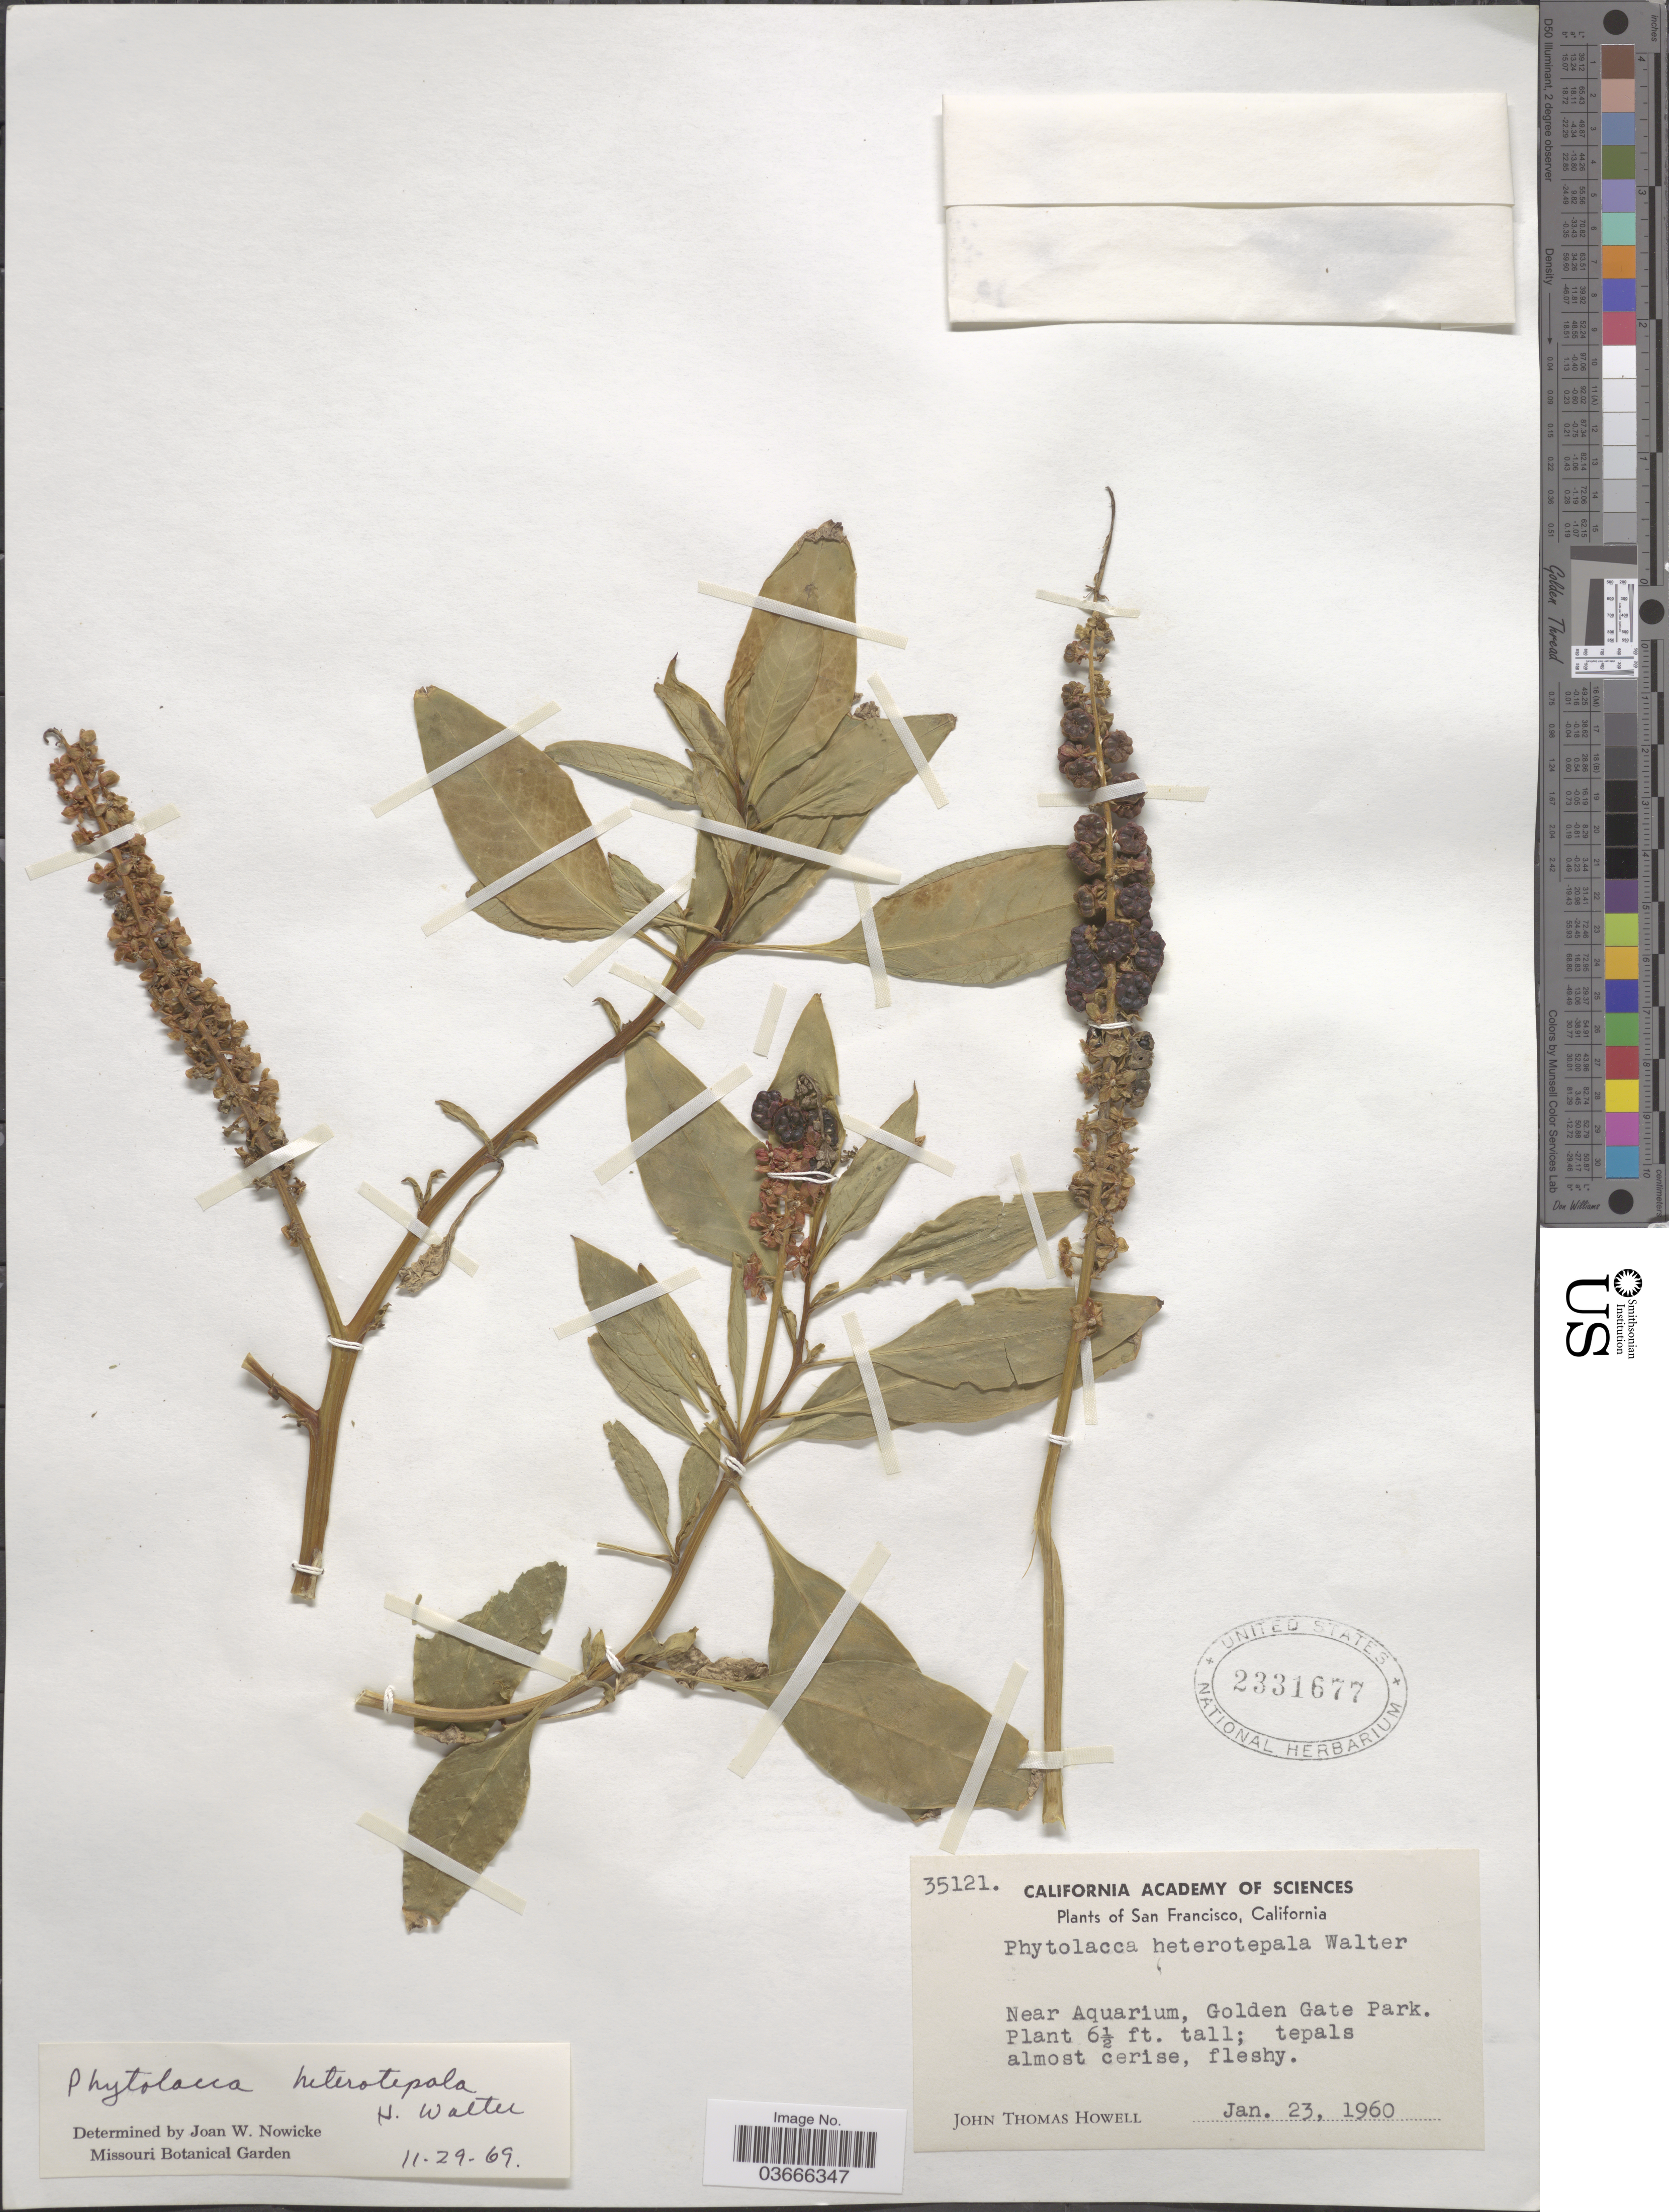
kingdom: Plantae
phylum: Tracheophyta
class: Magnoliopsida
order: Caryophyllales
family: Phytolaccaceae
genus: Phytolacca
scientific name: Phytolacca heterotepala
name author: H. Walter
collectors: J. T. Howell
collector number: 35121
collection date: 1960-01-23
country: United States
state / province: California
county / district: San Francisco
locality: San Francisco. Near Aquarium, Golden Gate Park.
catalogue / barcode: US 2331677